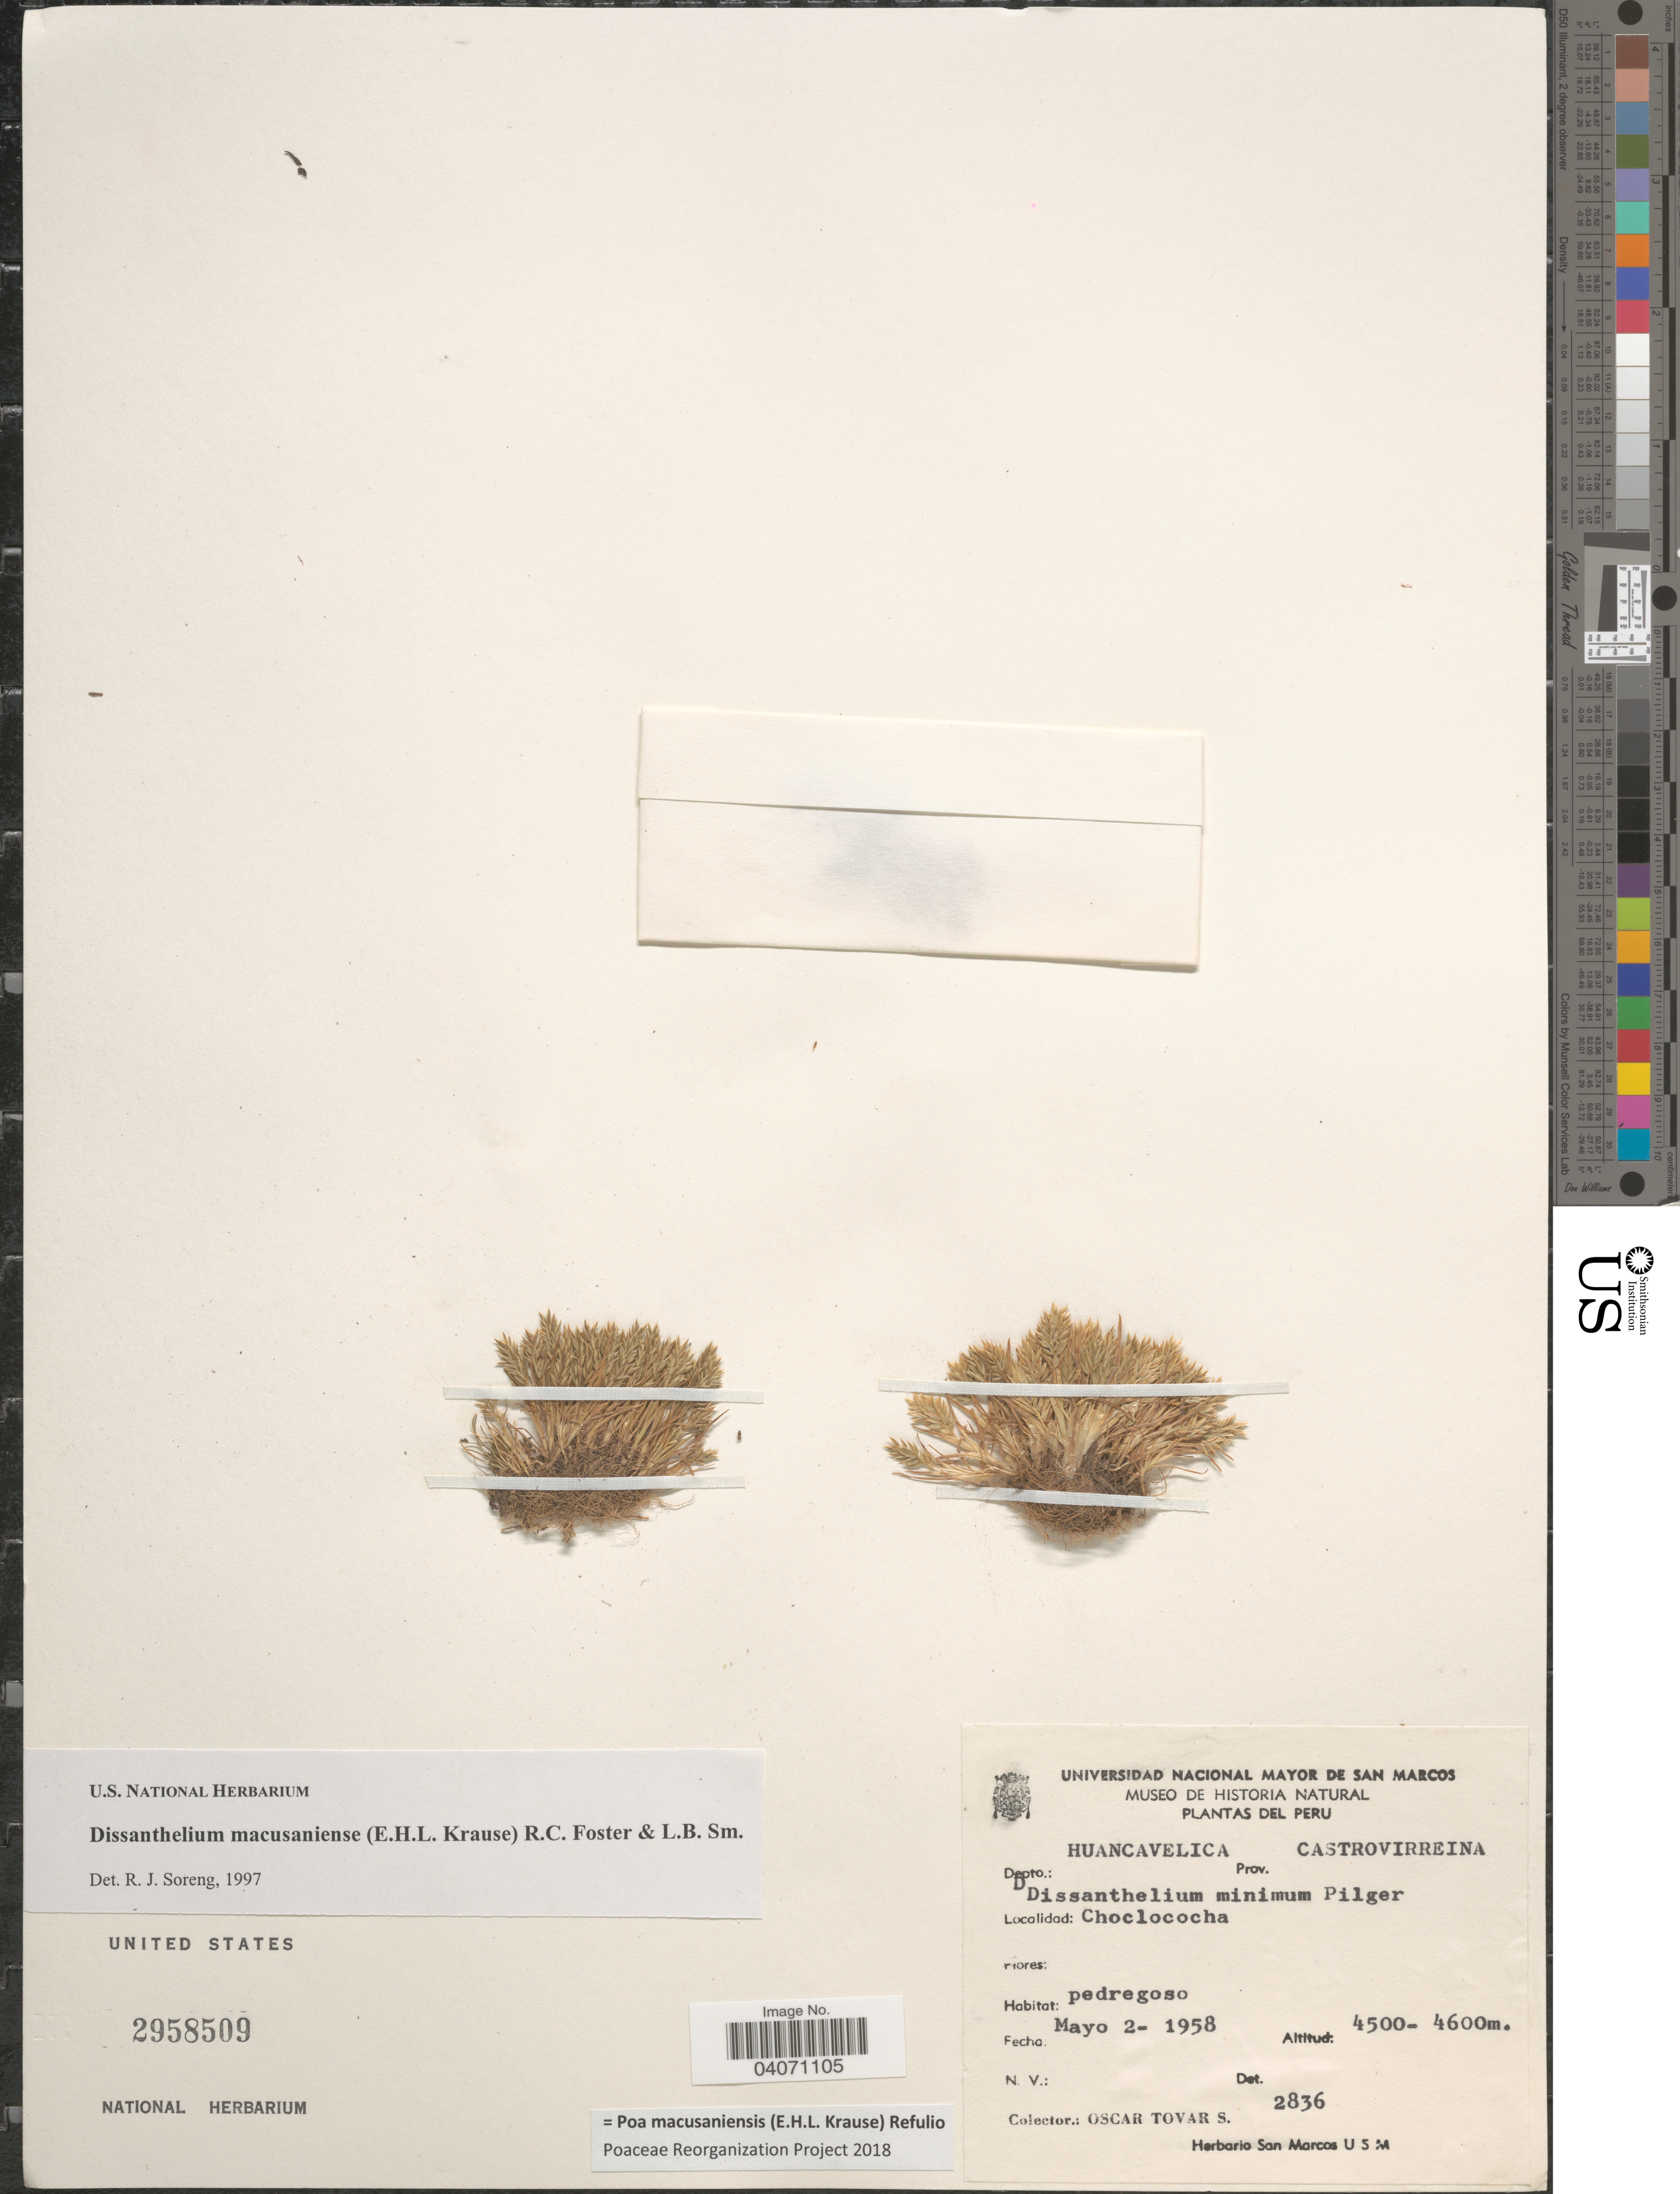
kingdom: Plantae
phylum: Tracheophyta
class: Liliopsida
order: Poales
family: Poaceae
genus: Poa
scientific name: Poa macusaniensis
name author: (E.H.L. Krause) Refulio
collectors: Ó. Tovar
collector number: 2836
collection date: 1958-05-02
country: Peru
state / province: Huancavelica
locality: Depto.: Huancavelica. Prov. Castrovirreina. Choclococha.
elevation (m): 4500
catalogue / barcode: US 2958509